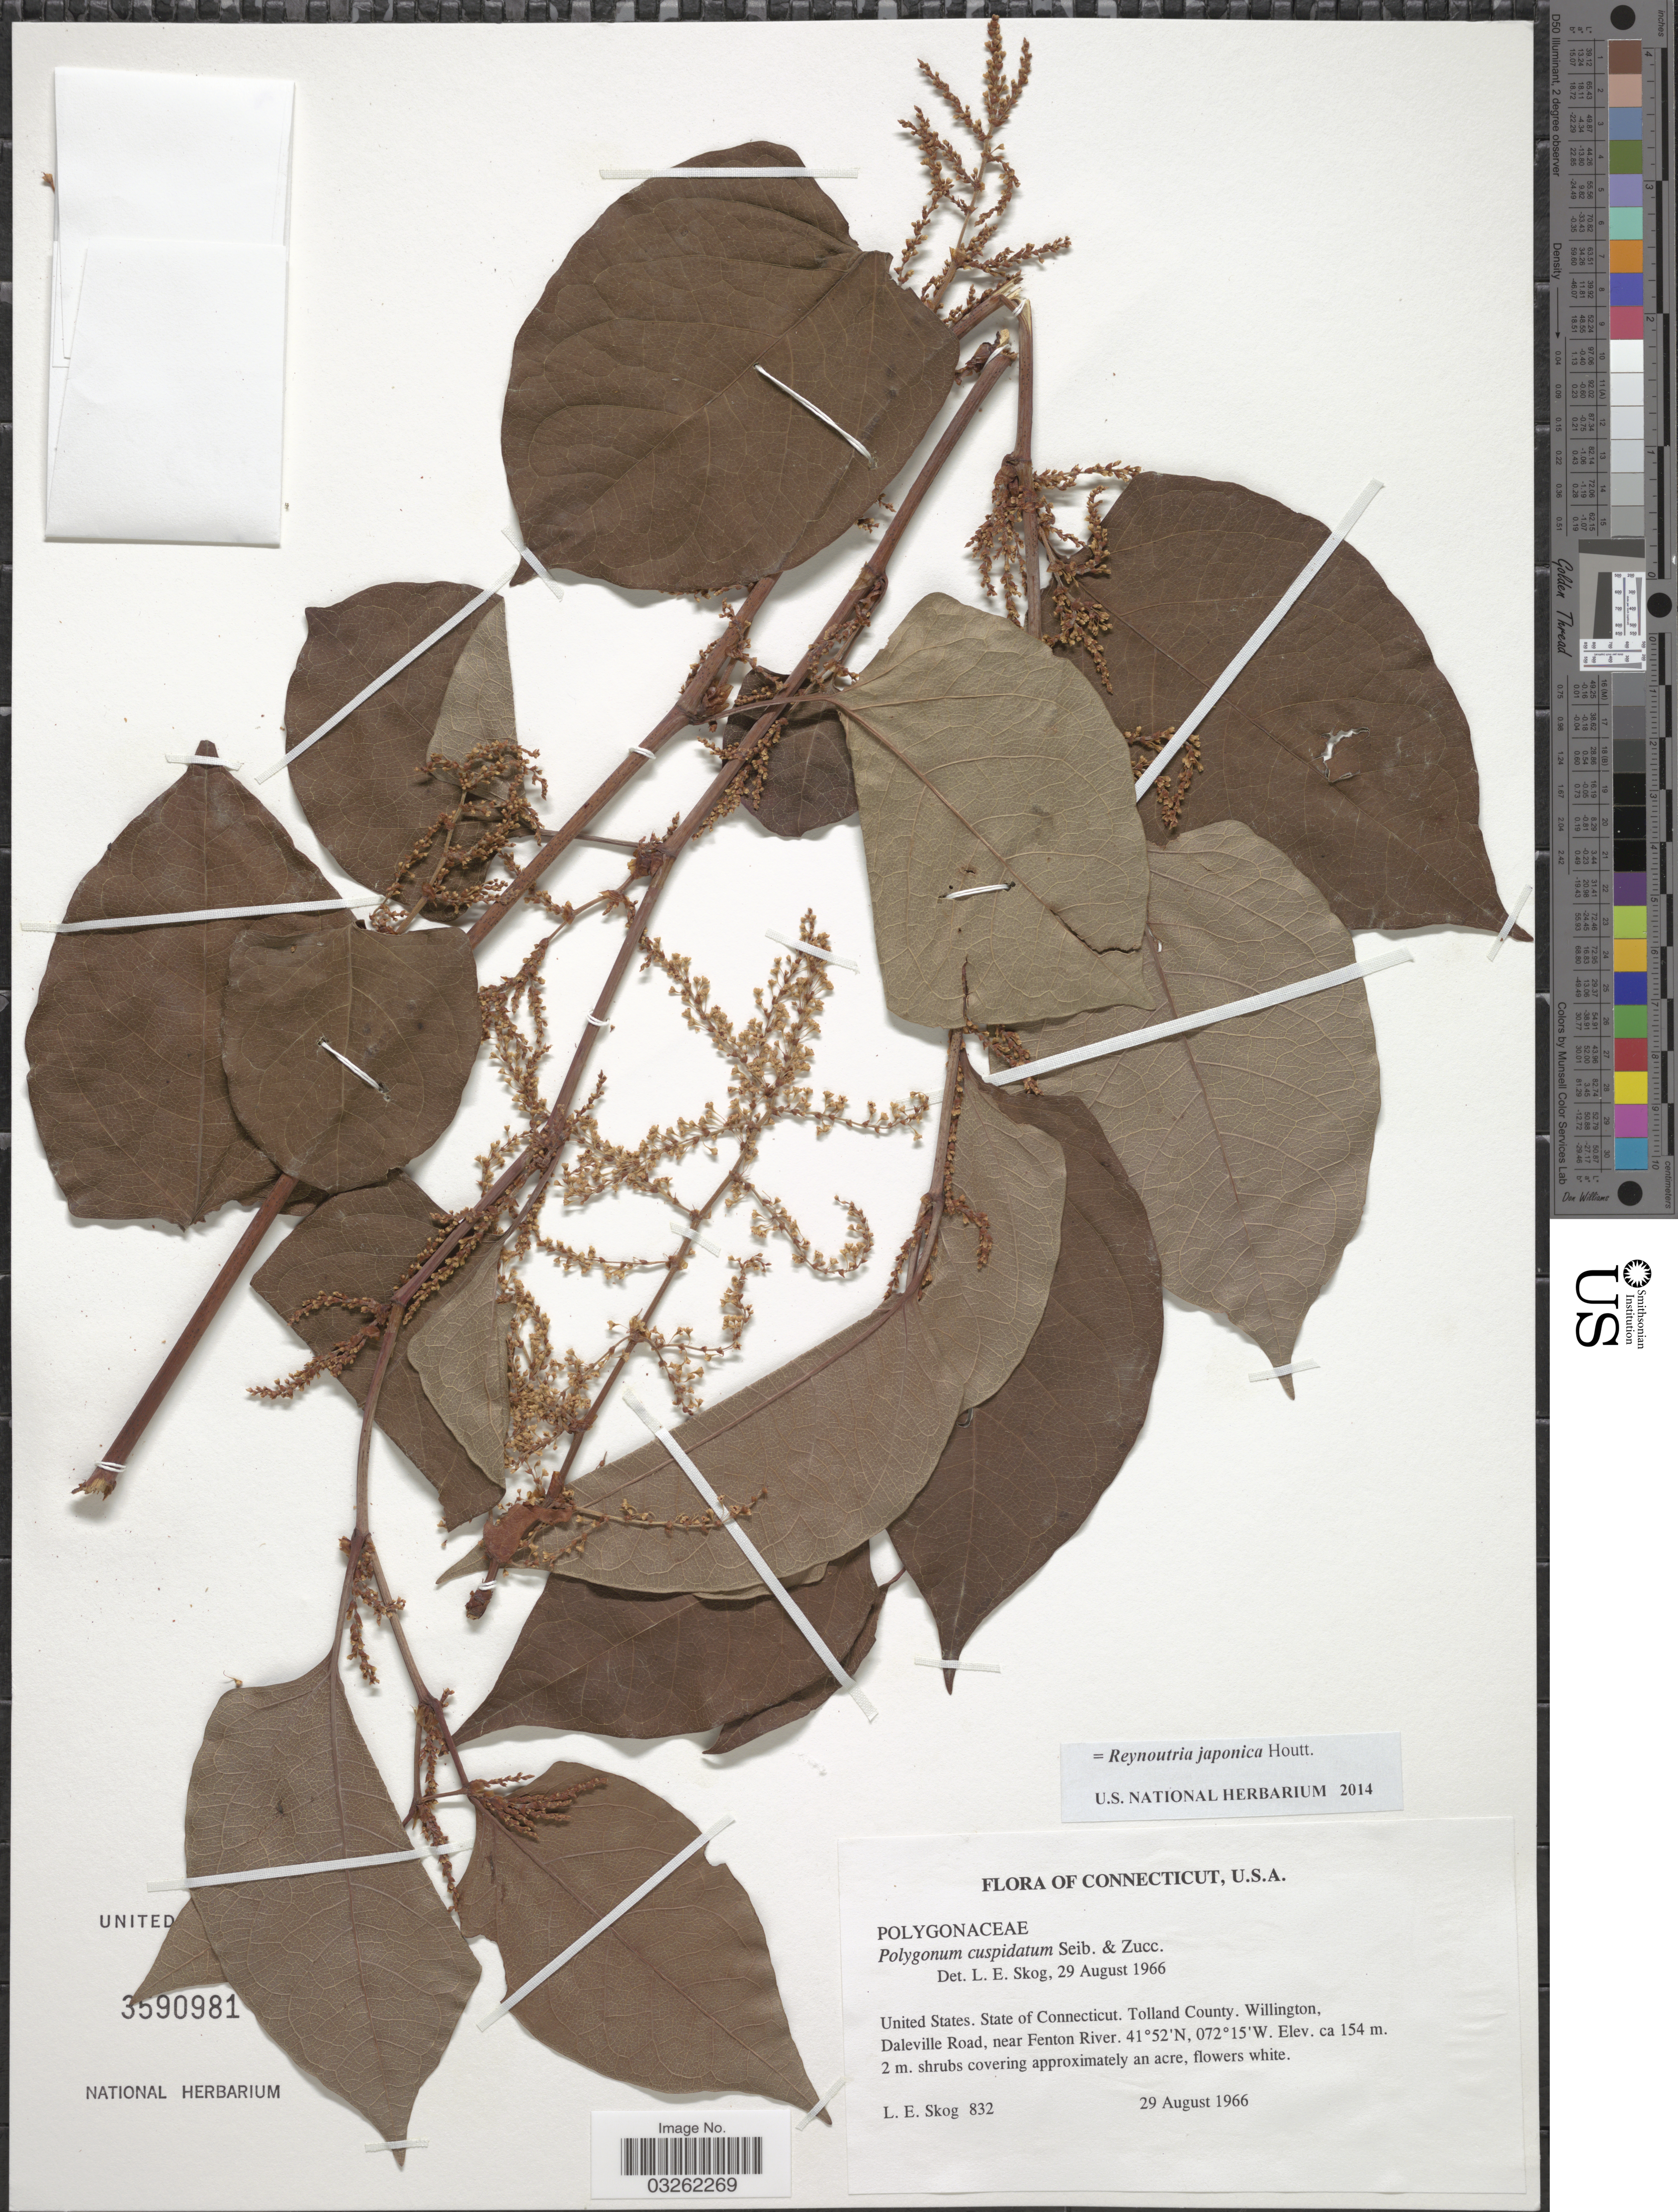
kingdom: Plantae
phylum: Tracheophyta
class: Magnoliopsida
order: Caryophyllales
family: Polygonaceae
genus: Reynoutria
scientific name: Reynoutria japonica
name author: Houtt.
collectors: L. E. Skog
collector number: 832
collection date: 1966-08-29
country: United States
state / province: Connecticut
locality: Tolland County. Willington, Daleville Road, near Fenton River.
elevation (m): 154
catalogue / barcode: US 3590981